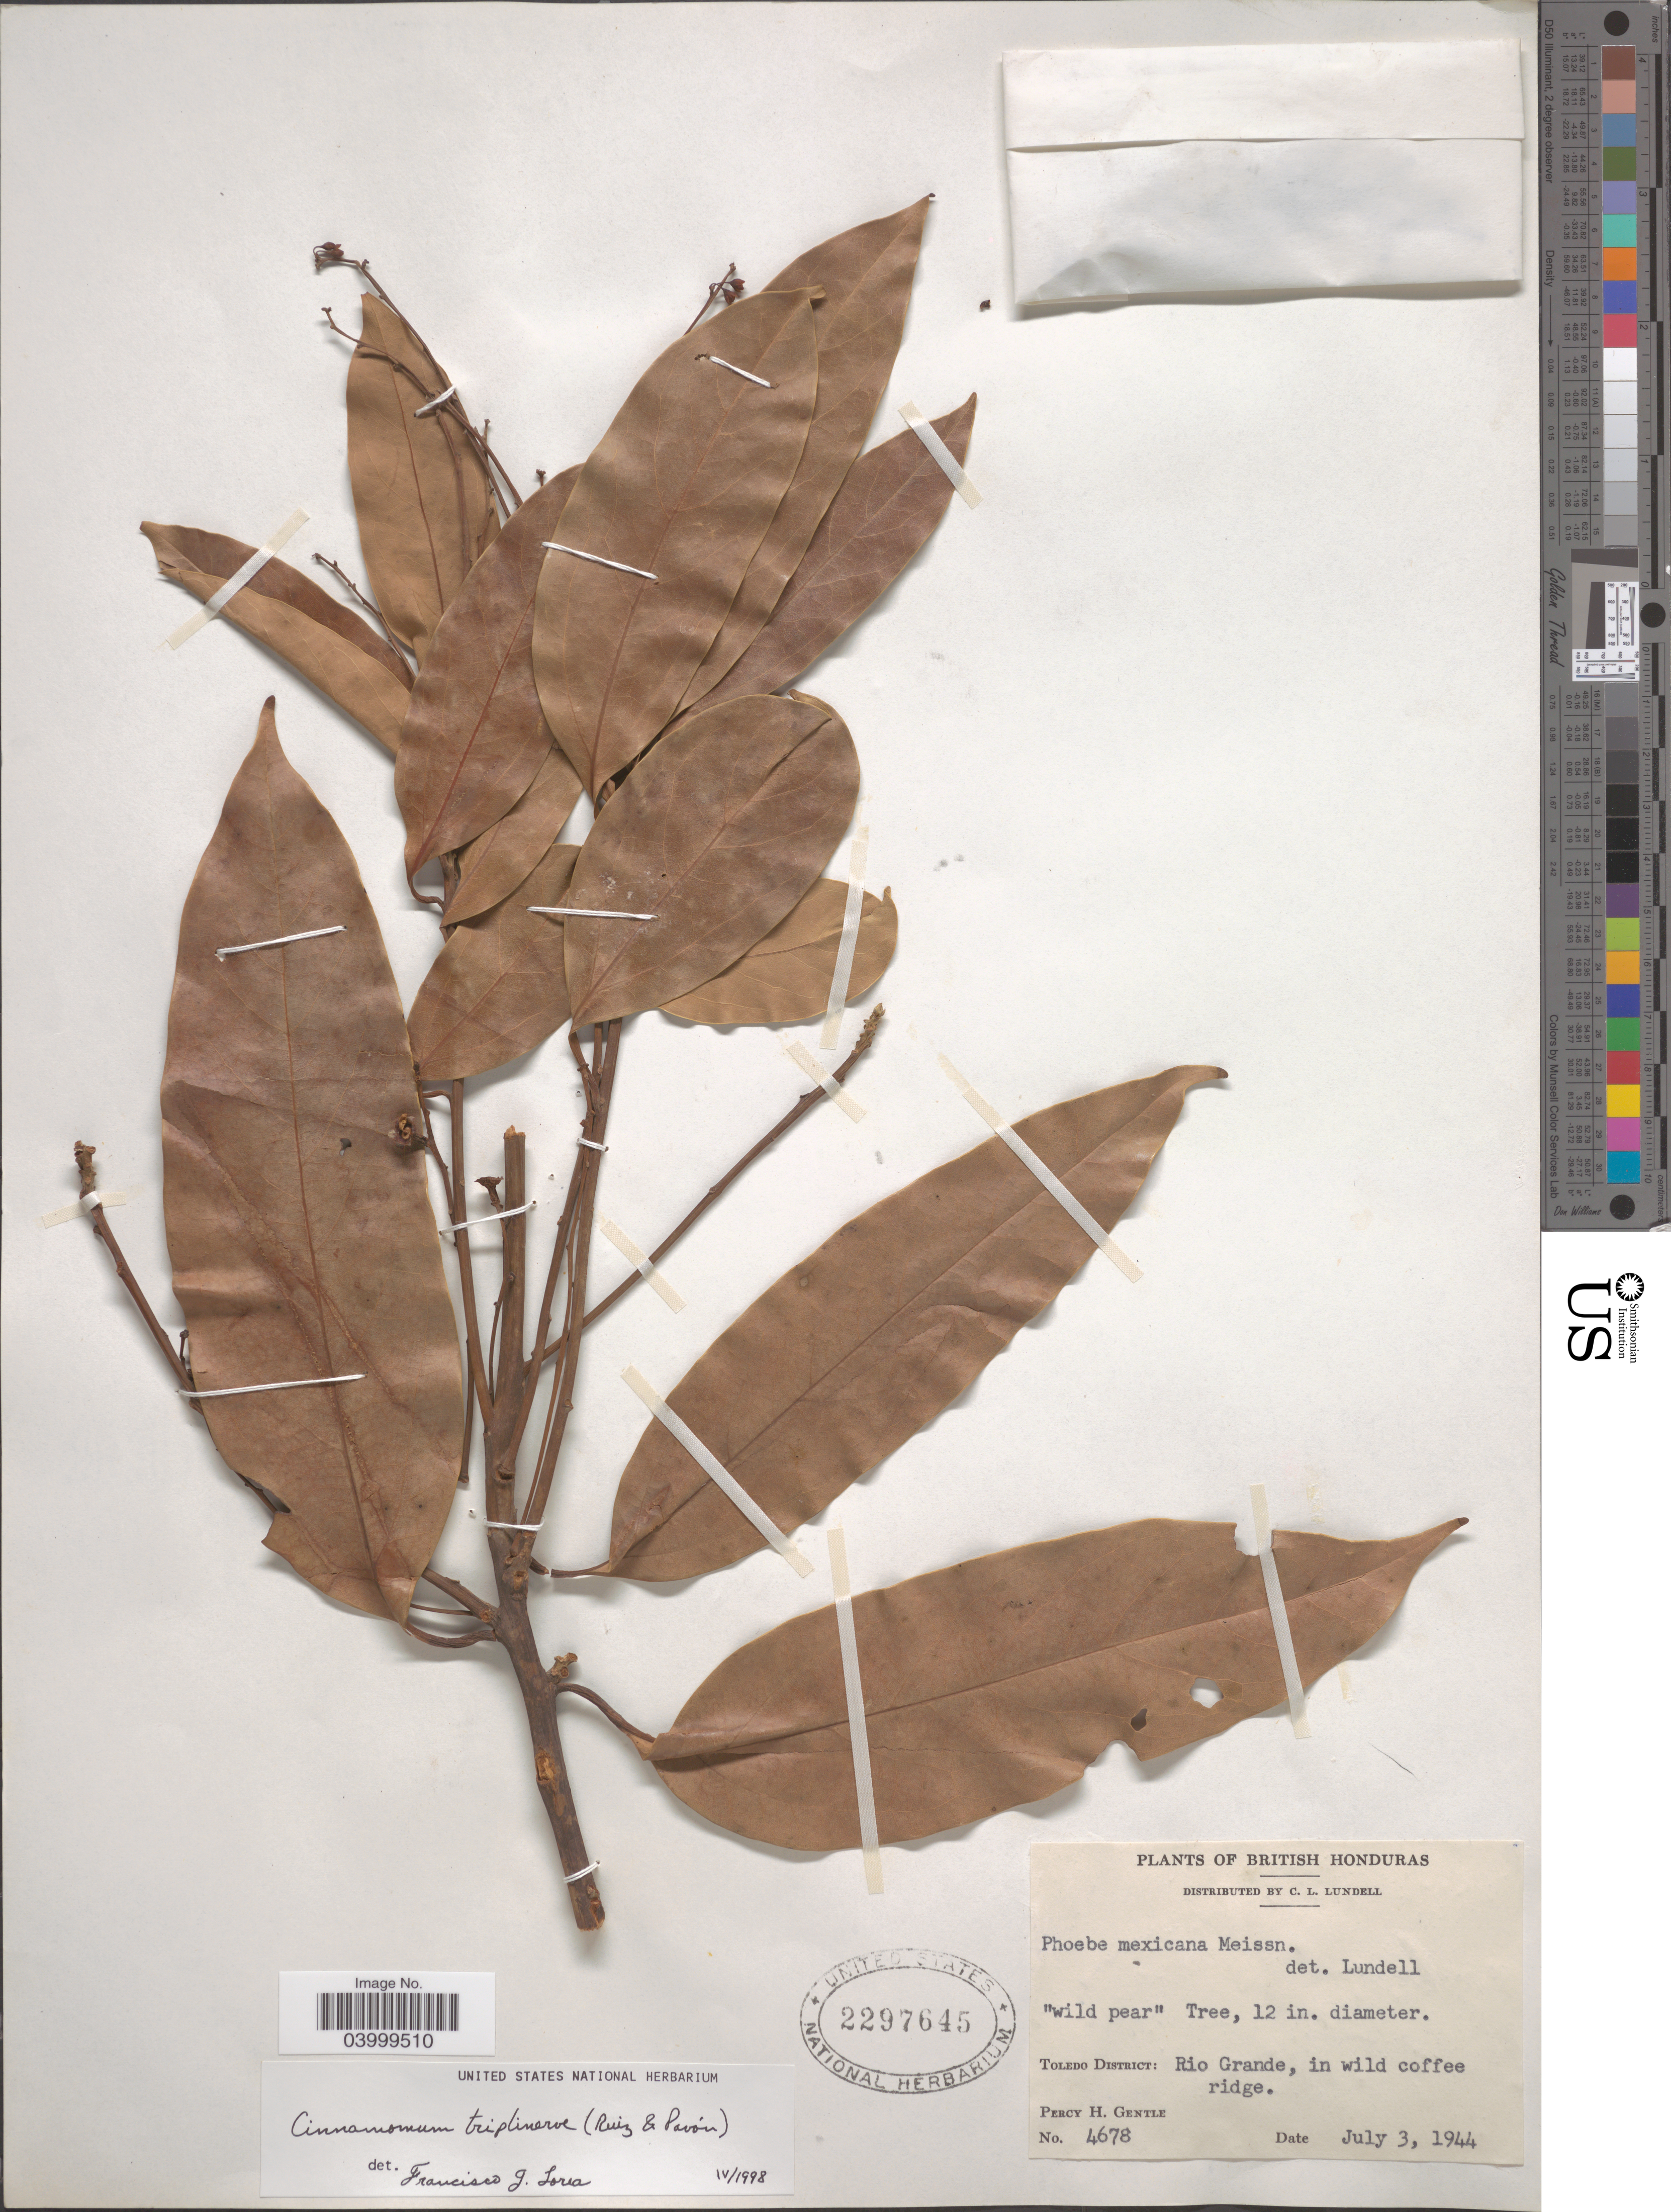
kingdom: Plantae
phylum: Tracheophyta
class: Magnoliopsida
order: Laurales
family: Lauraceae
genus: Cinnamomum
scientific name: Cinnamomum triplinerve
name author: (Ruiz & Pav.) Kosterm.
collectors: P. H. Gentle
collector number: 4678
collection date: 1944-07-03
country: Belize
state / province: Toledo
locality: British Honduras. Toledo District: Rio Grande, in wild coffee ridge.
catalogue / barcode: US 2297645